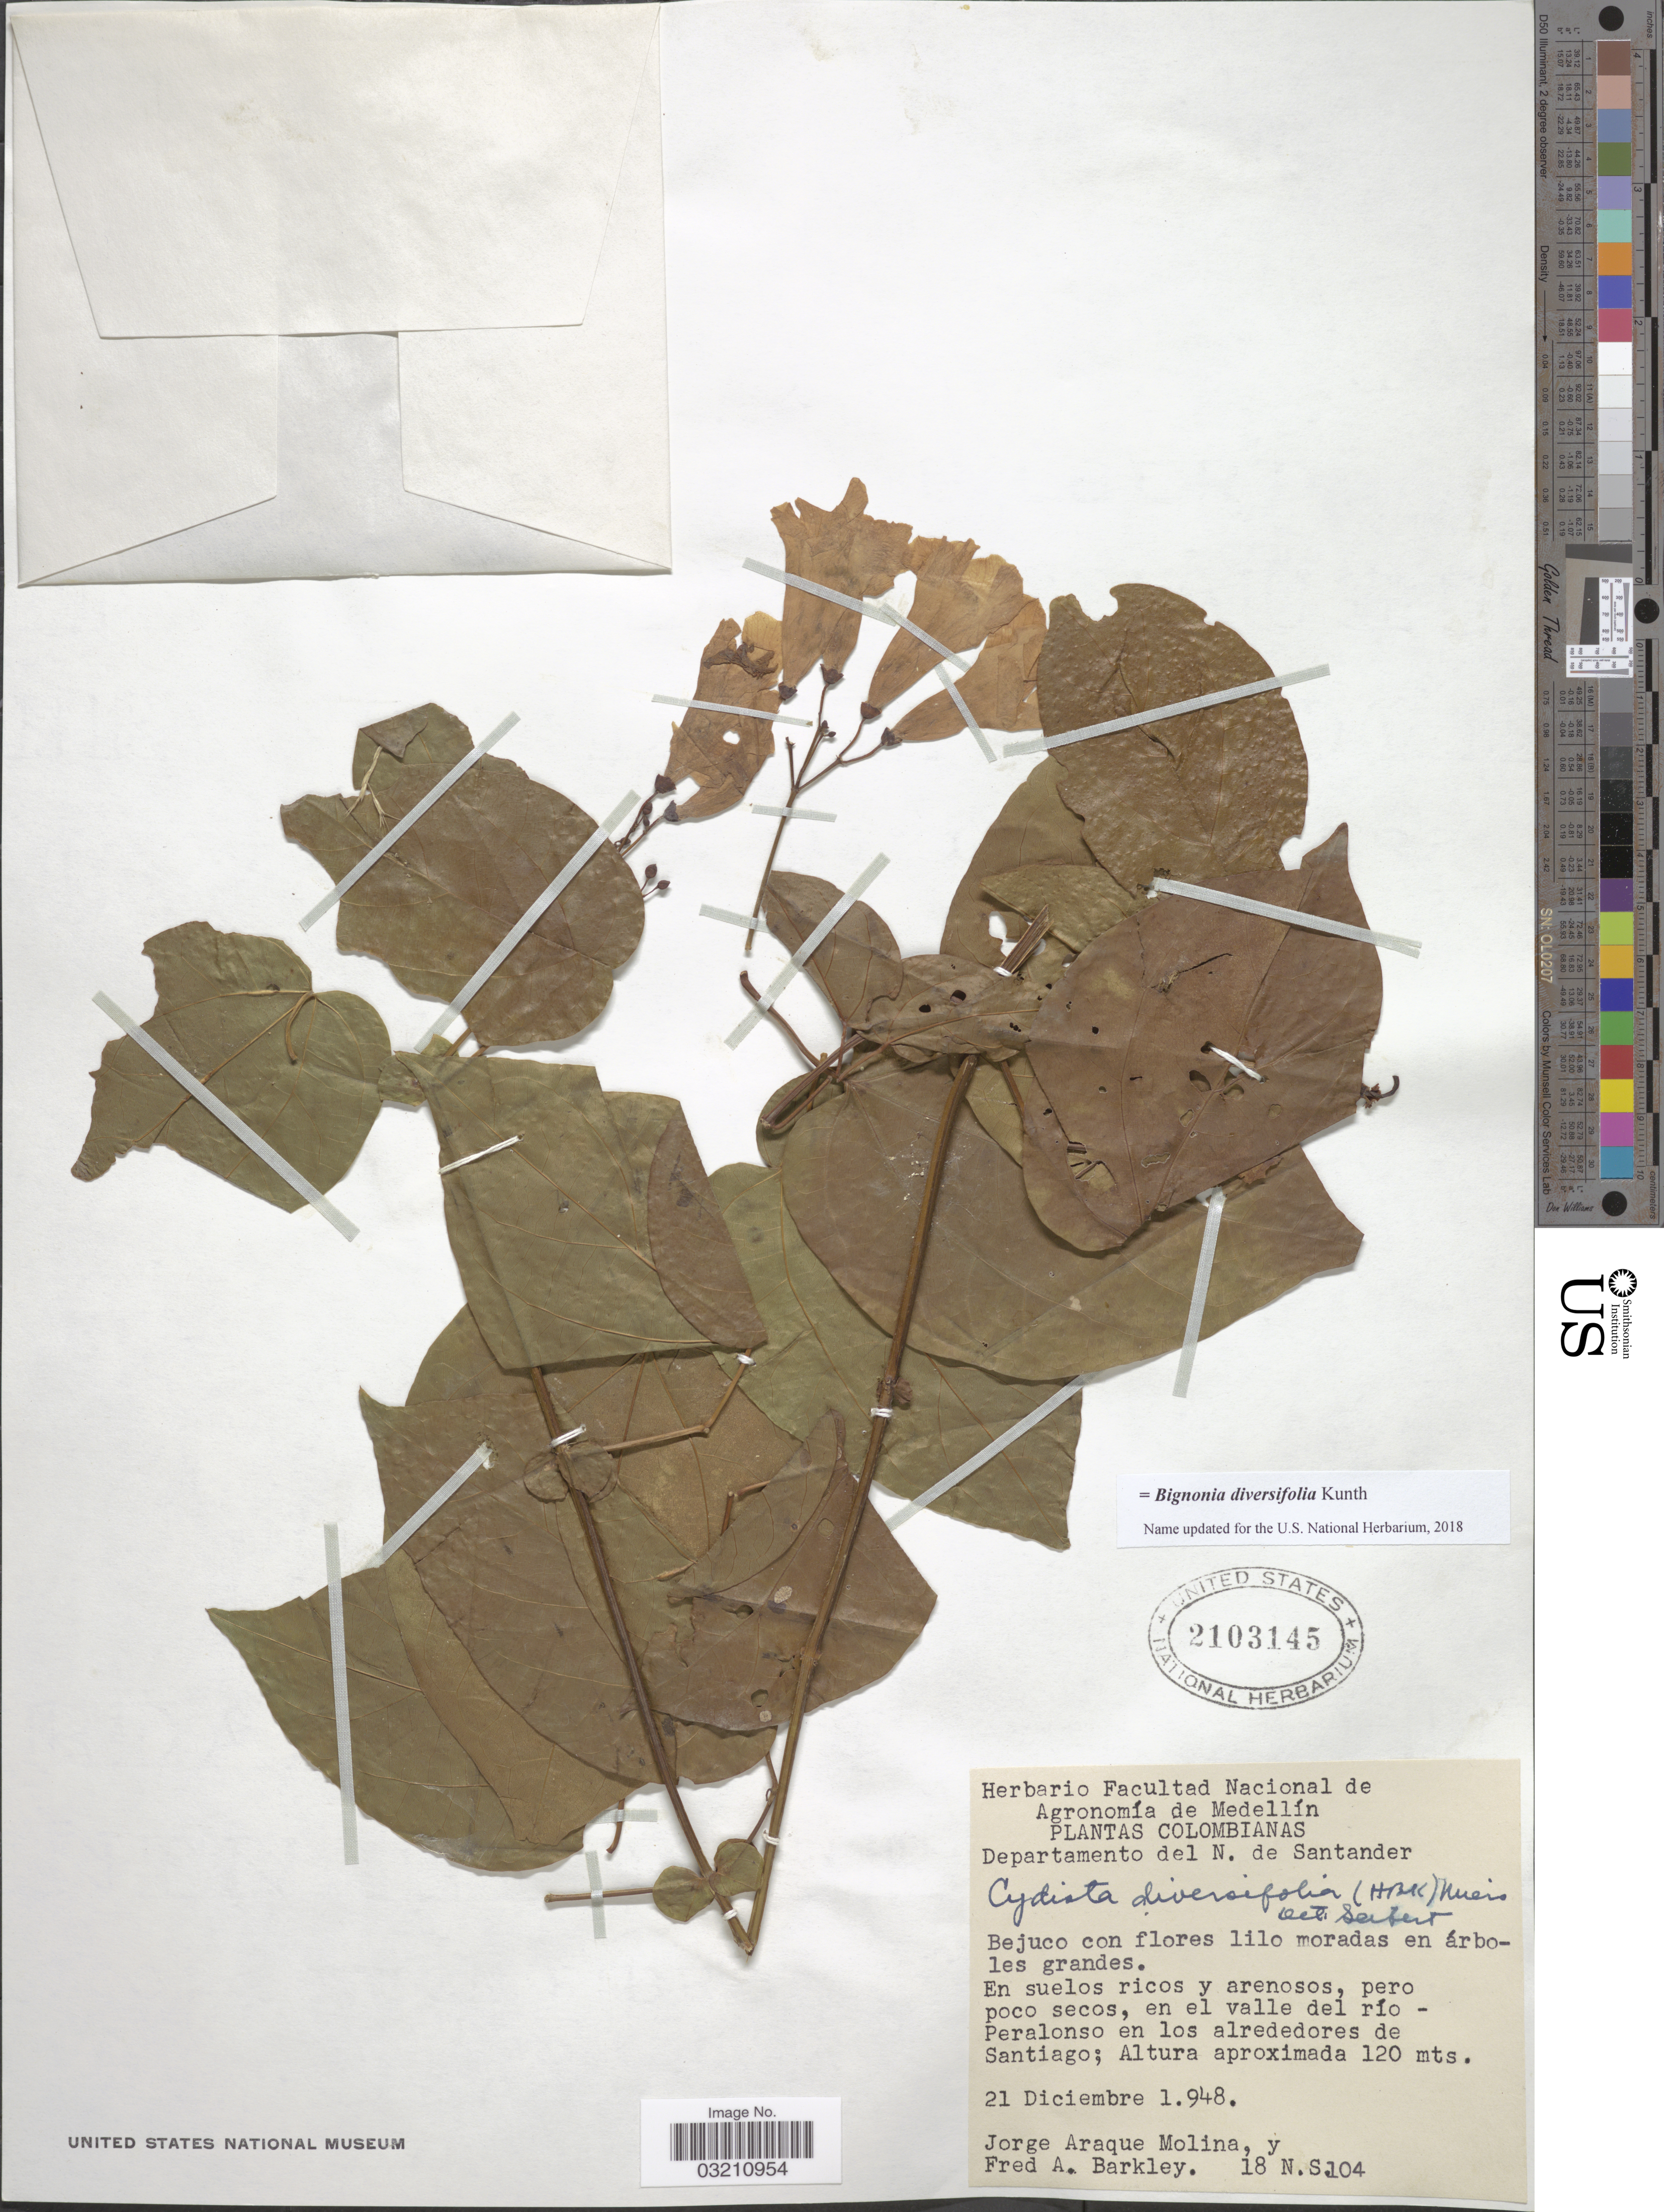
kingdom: Plantae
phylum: Tracheophyta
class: Magnoliopsida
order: Lamiales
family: Bignoniaceae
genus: Bignonia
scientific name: Bignonia diversifolia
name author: Kunth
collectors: J. A. Molina & F. A. Barkley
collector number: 18 N.S.104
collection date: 1948-12-21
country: Colombia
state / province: Norte de Santander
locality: Departamento del N. de Santander. En suelos ricos y arenosos, pero poco secos, en el valle del río - Peralonso en los alrededores de Santiago.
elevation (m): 120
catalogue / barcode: US 2103145